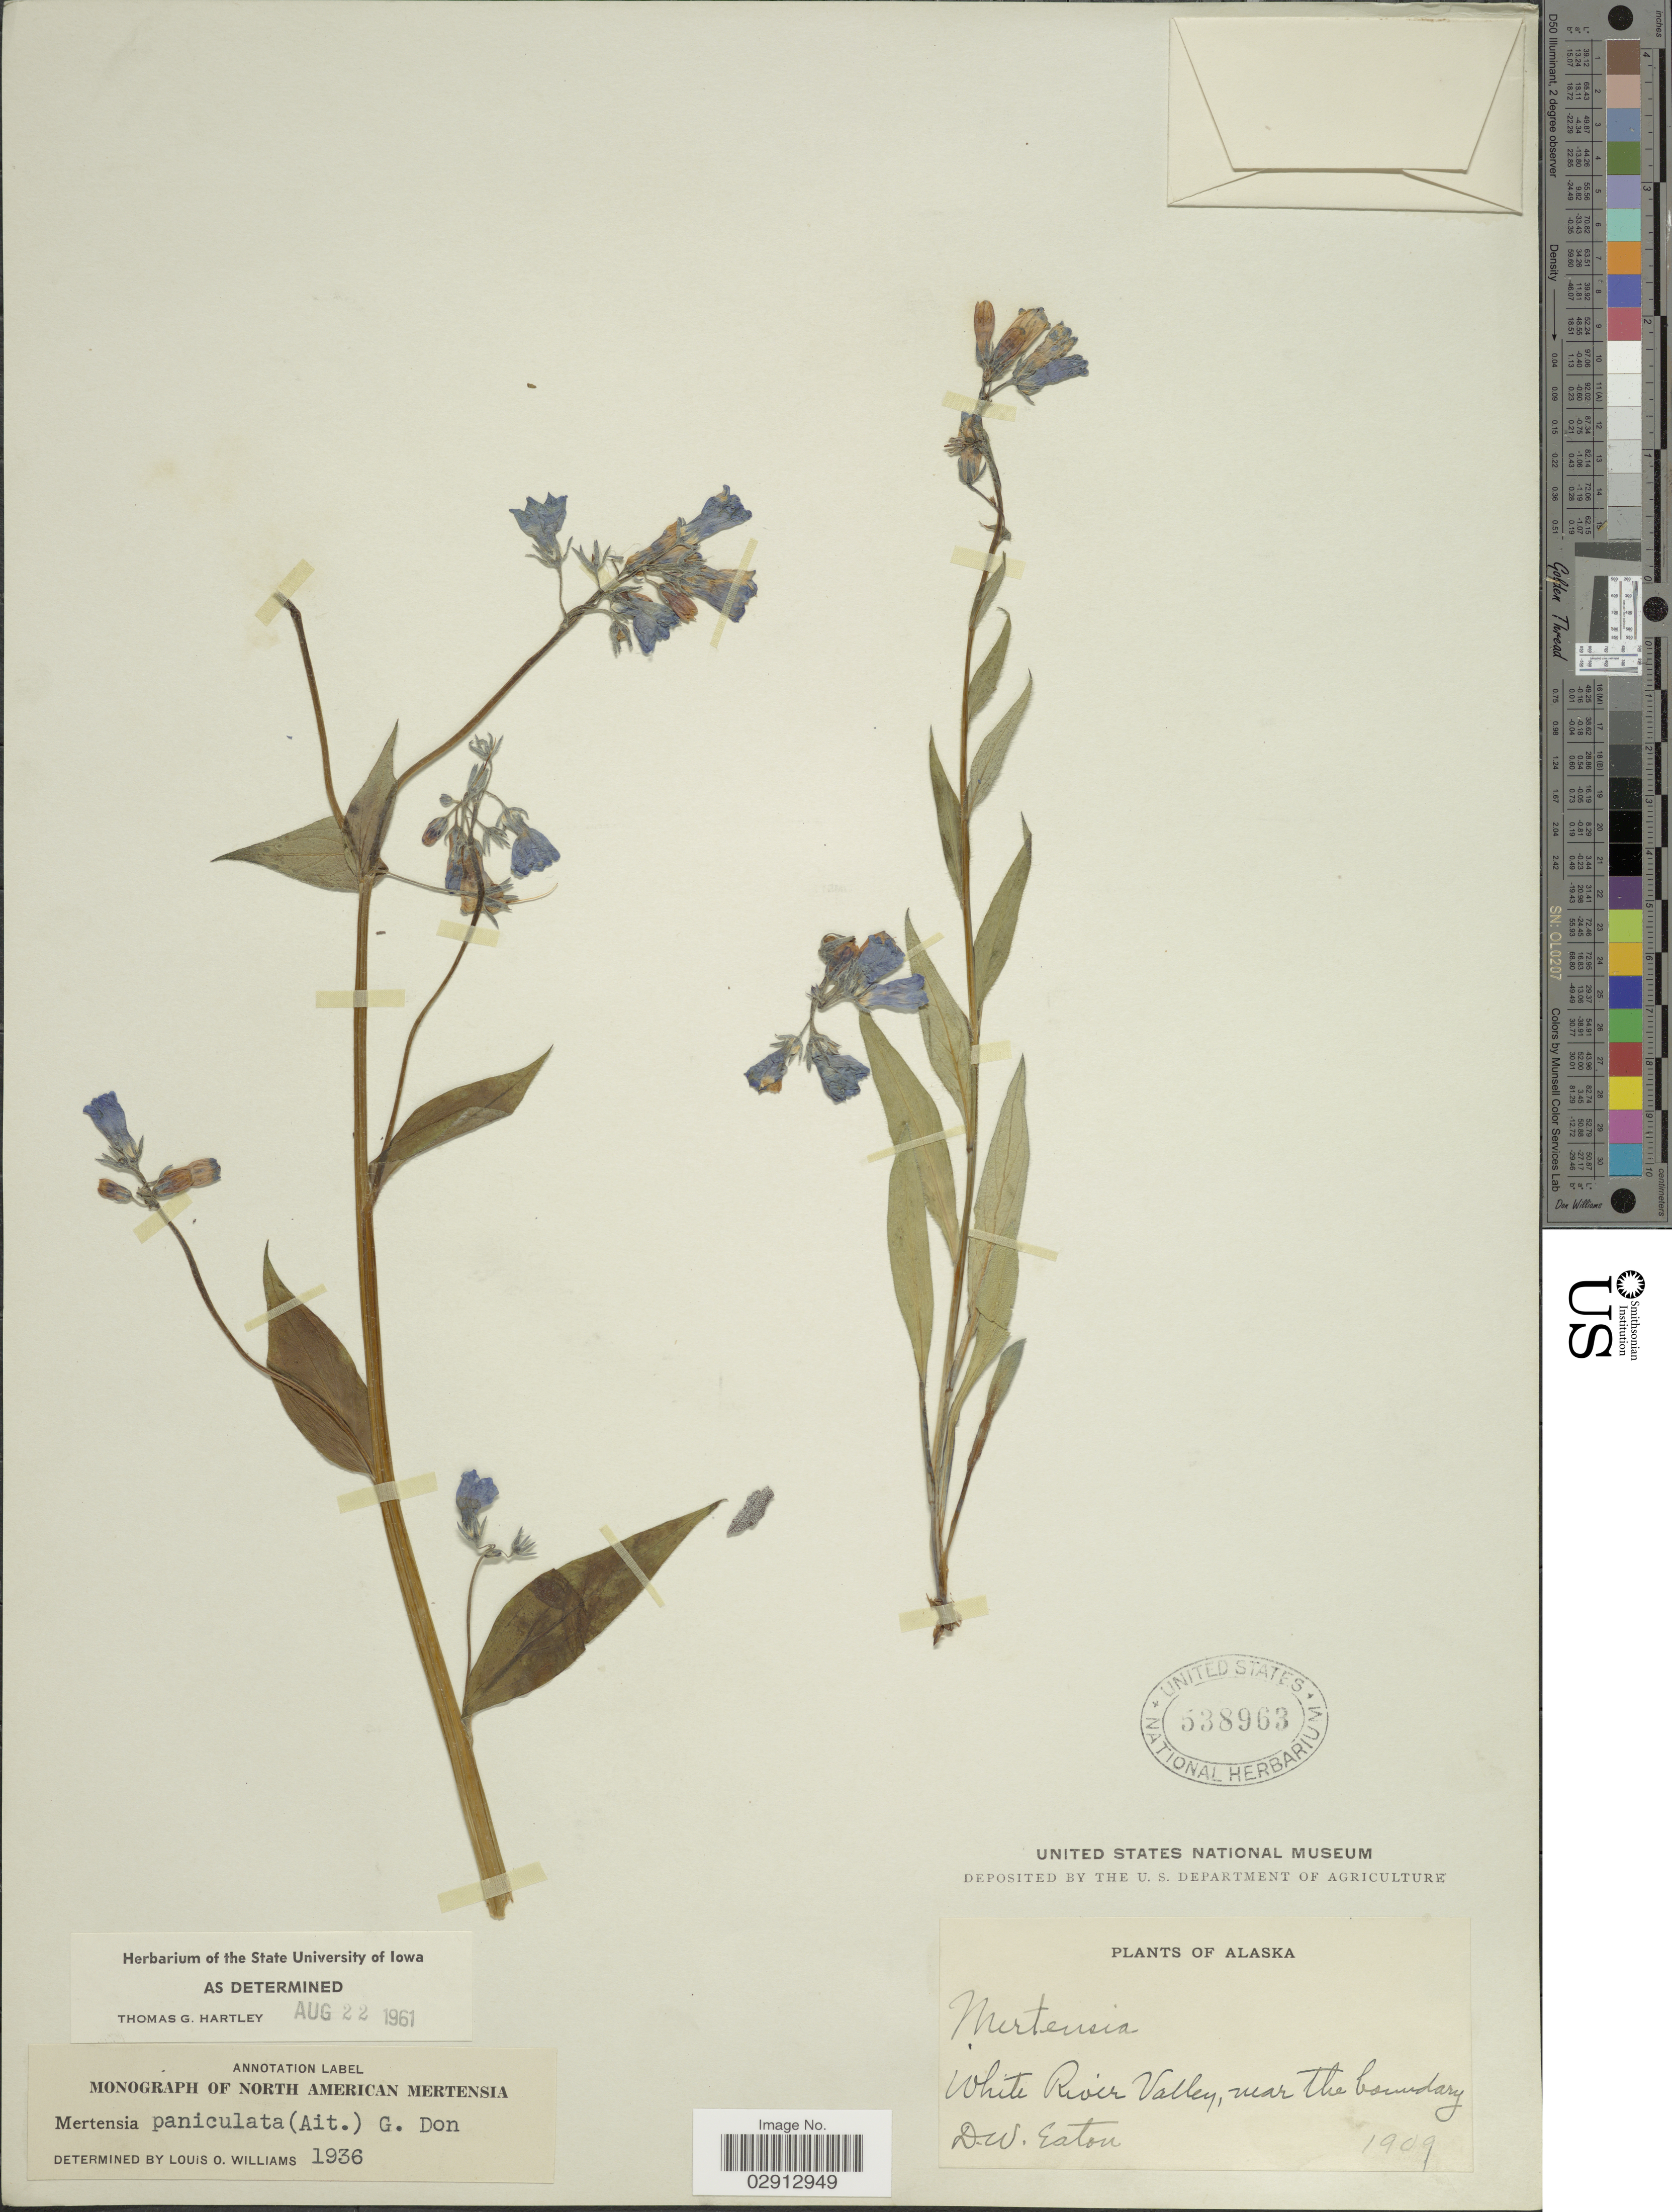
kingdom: Plantae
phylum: Tracheophyta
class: Magnoliopsida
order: Boraginales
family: Boraginaceae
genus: Mertensia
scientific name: Mertensia paniculata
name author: (Aiton) G. Don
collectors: D. Eaton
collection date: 1909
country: United States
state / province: Alaska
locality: White River Valley, near the boundary.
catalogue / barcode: US 538963